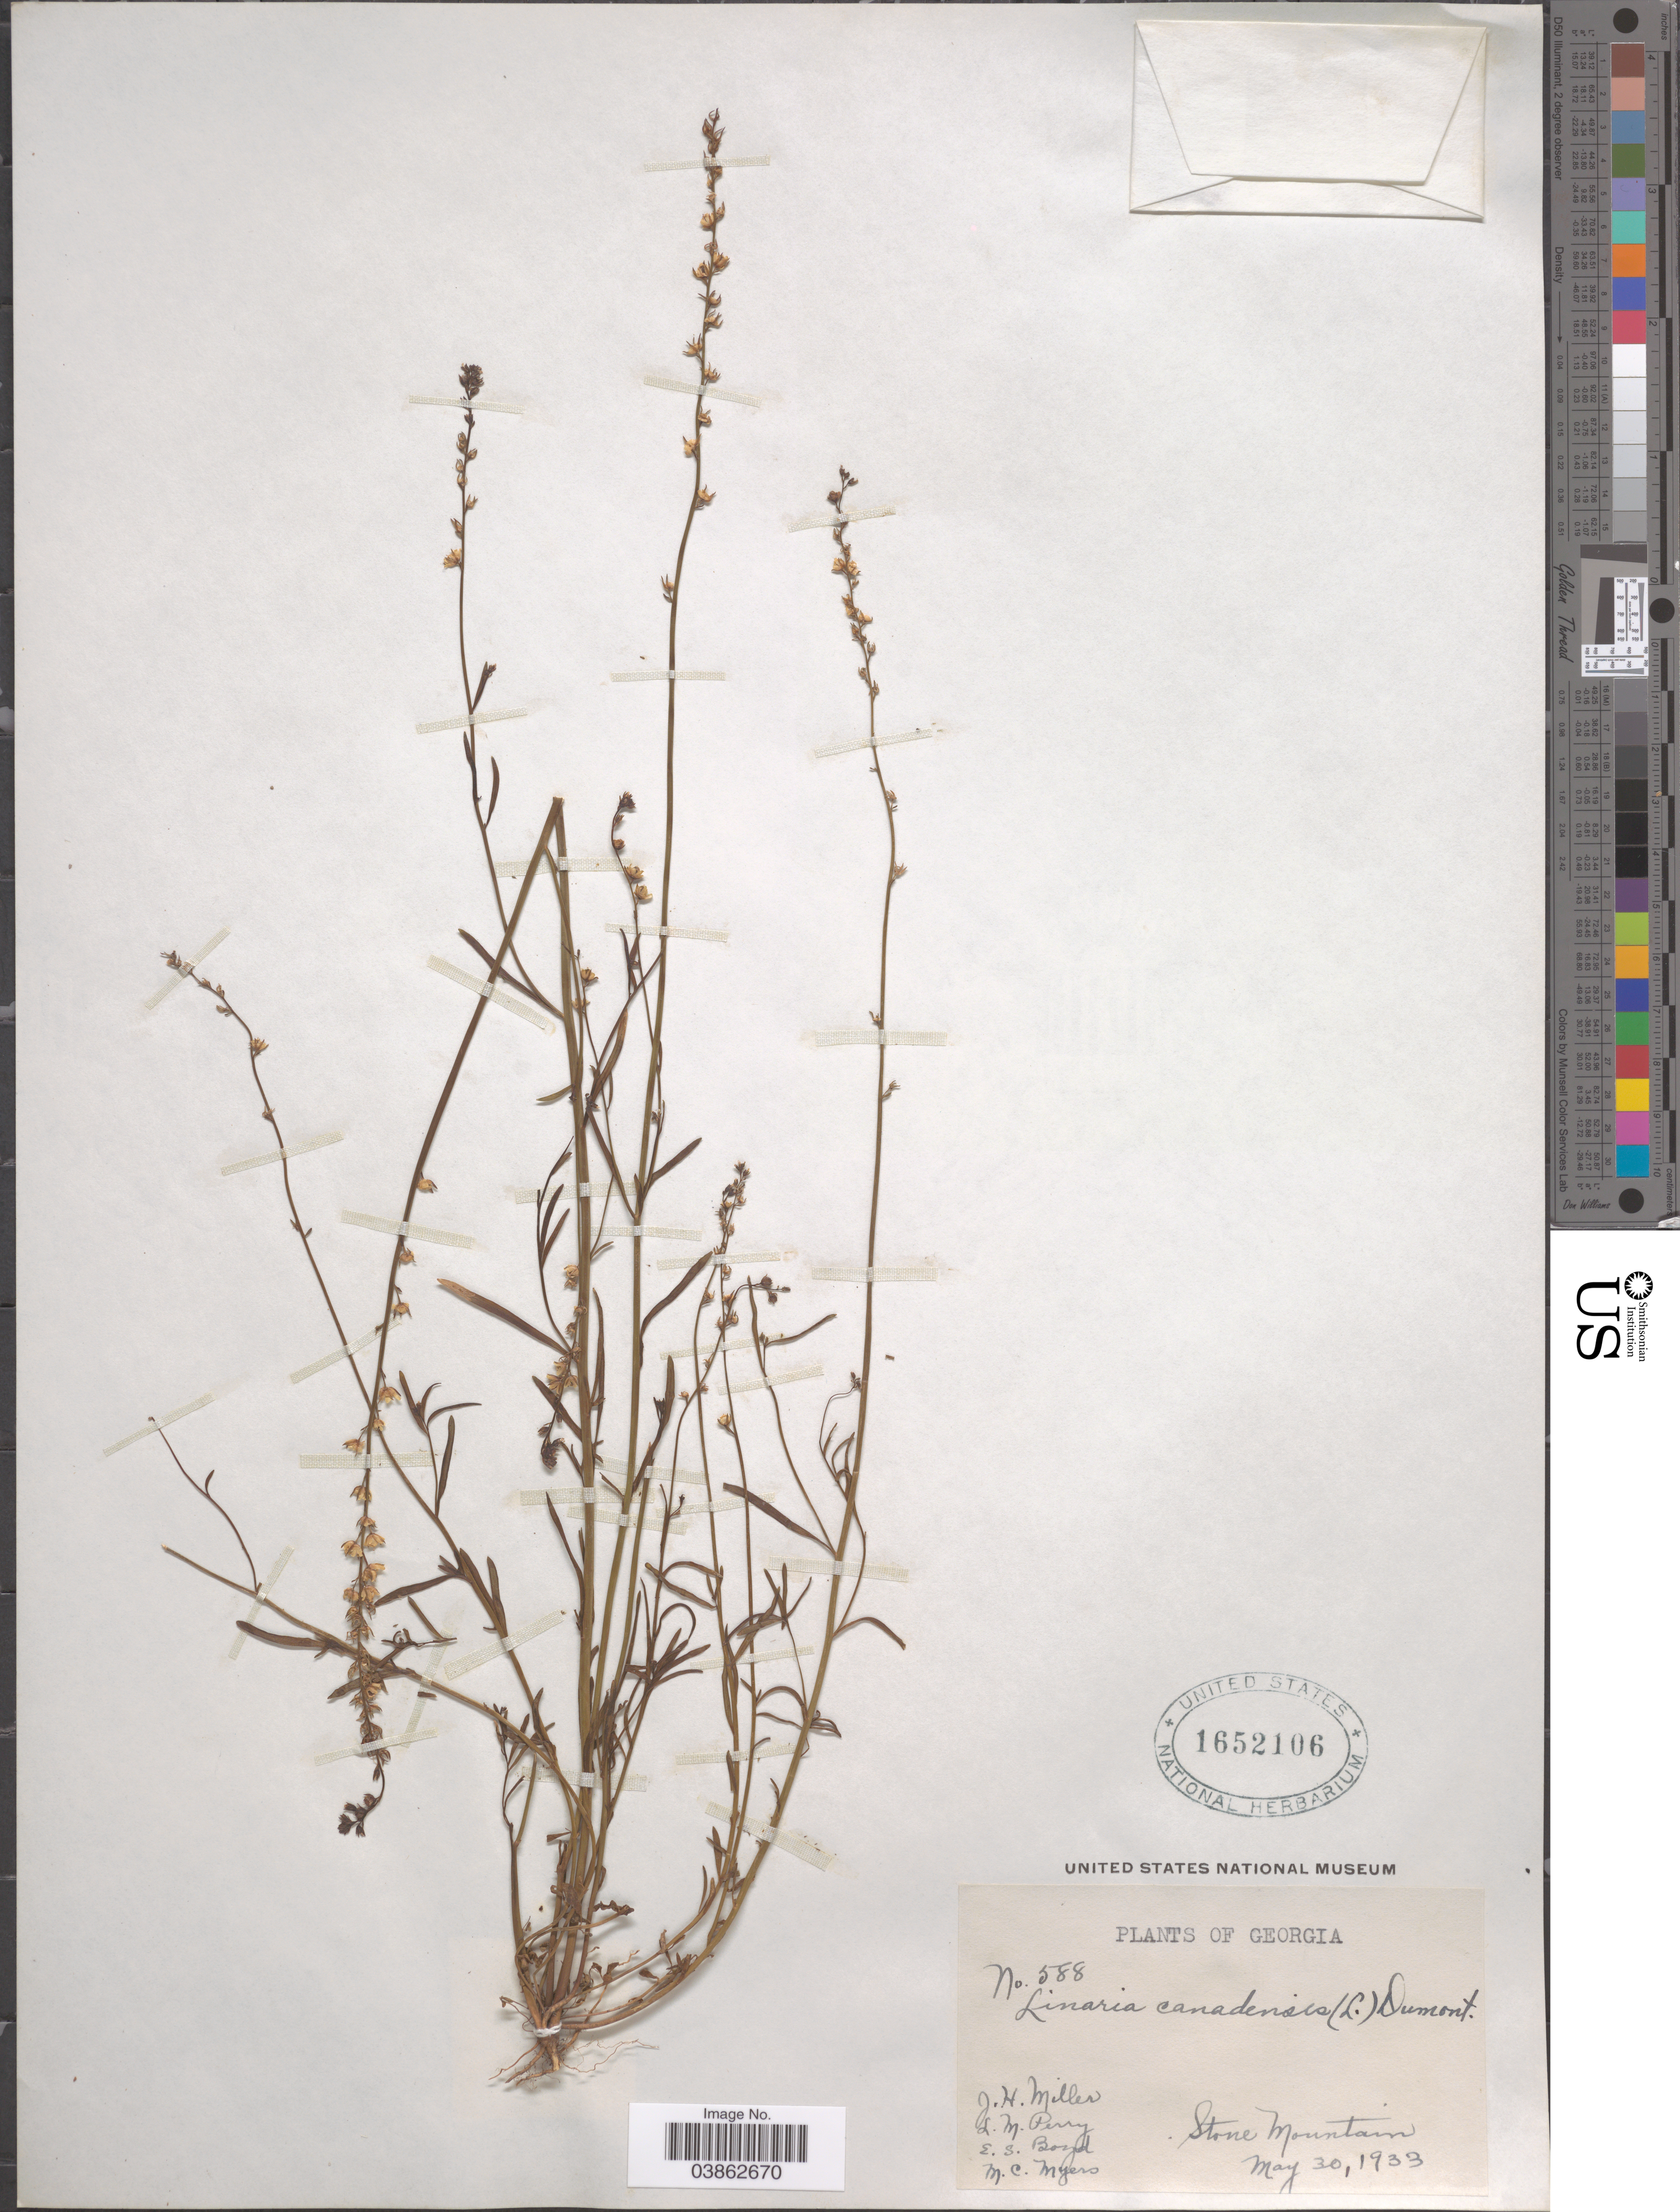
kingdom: Plantae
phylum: Tracheophyta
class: Magnoliopsida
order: Lamiales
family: Plantaginaceae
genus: Linaria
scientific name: Linaria canadensis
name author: (L.) Dum. Cours.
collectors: J. H. Miller, L. M. Perry, E. Boyd & M. Myers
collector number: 588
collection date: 1933-05-30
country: United States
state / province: Georgia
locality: Stone Mountain.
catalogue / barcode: US 1652106